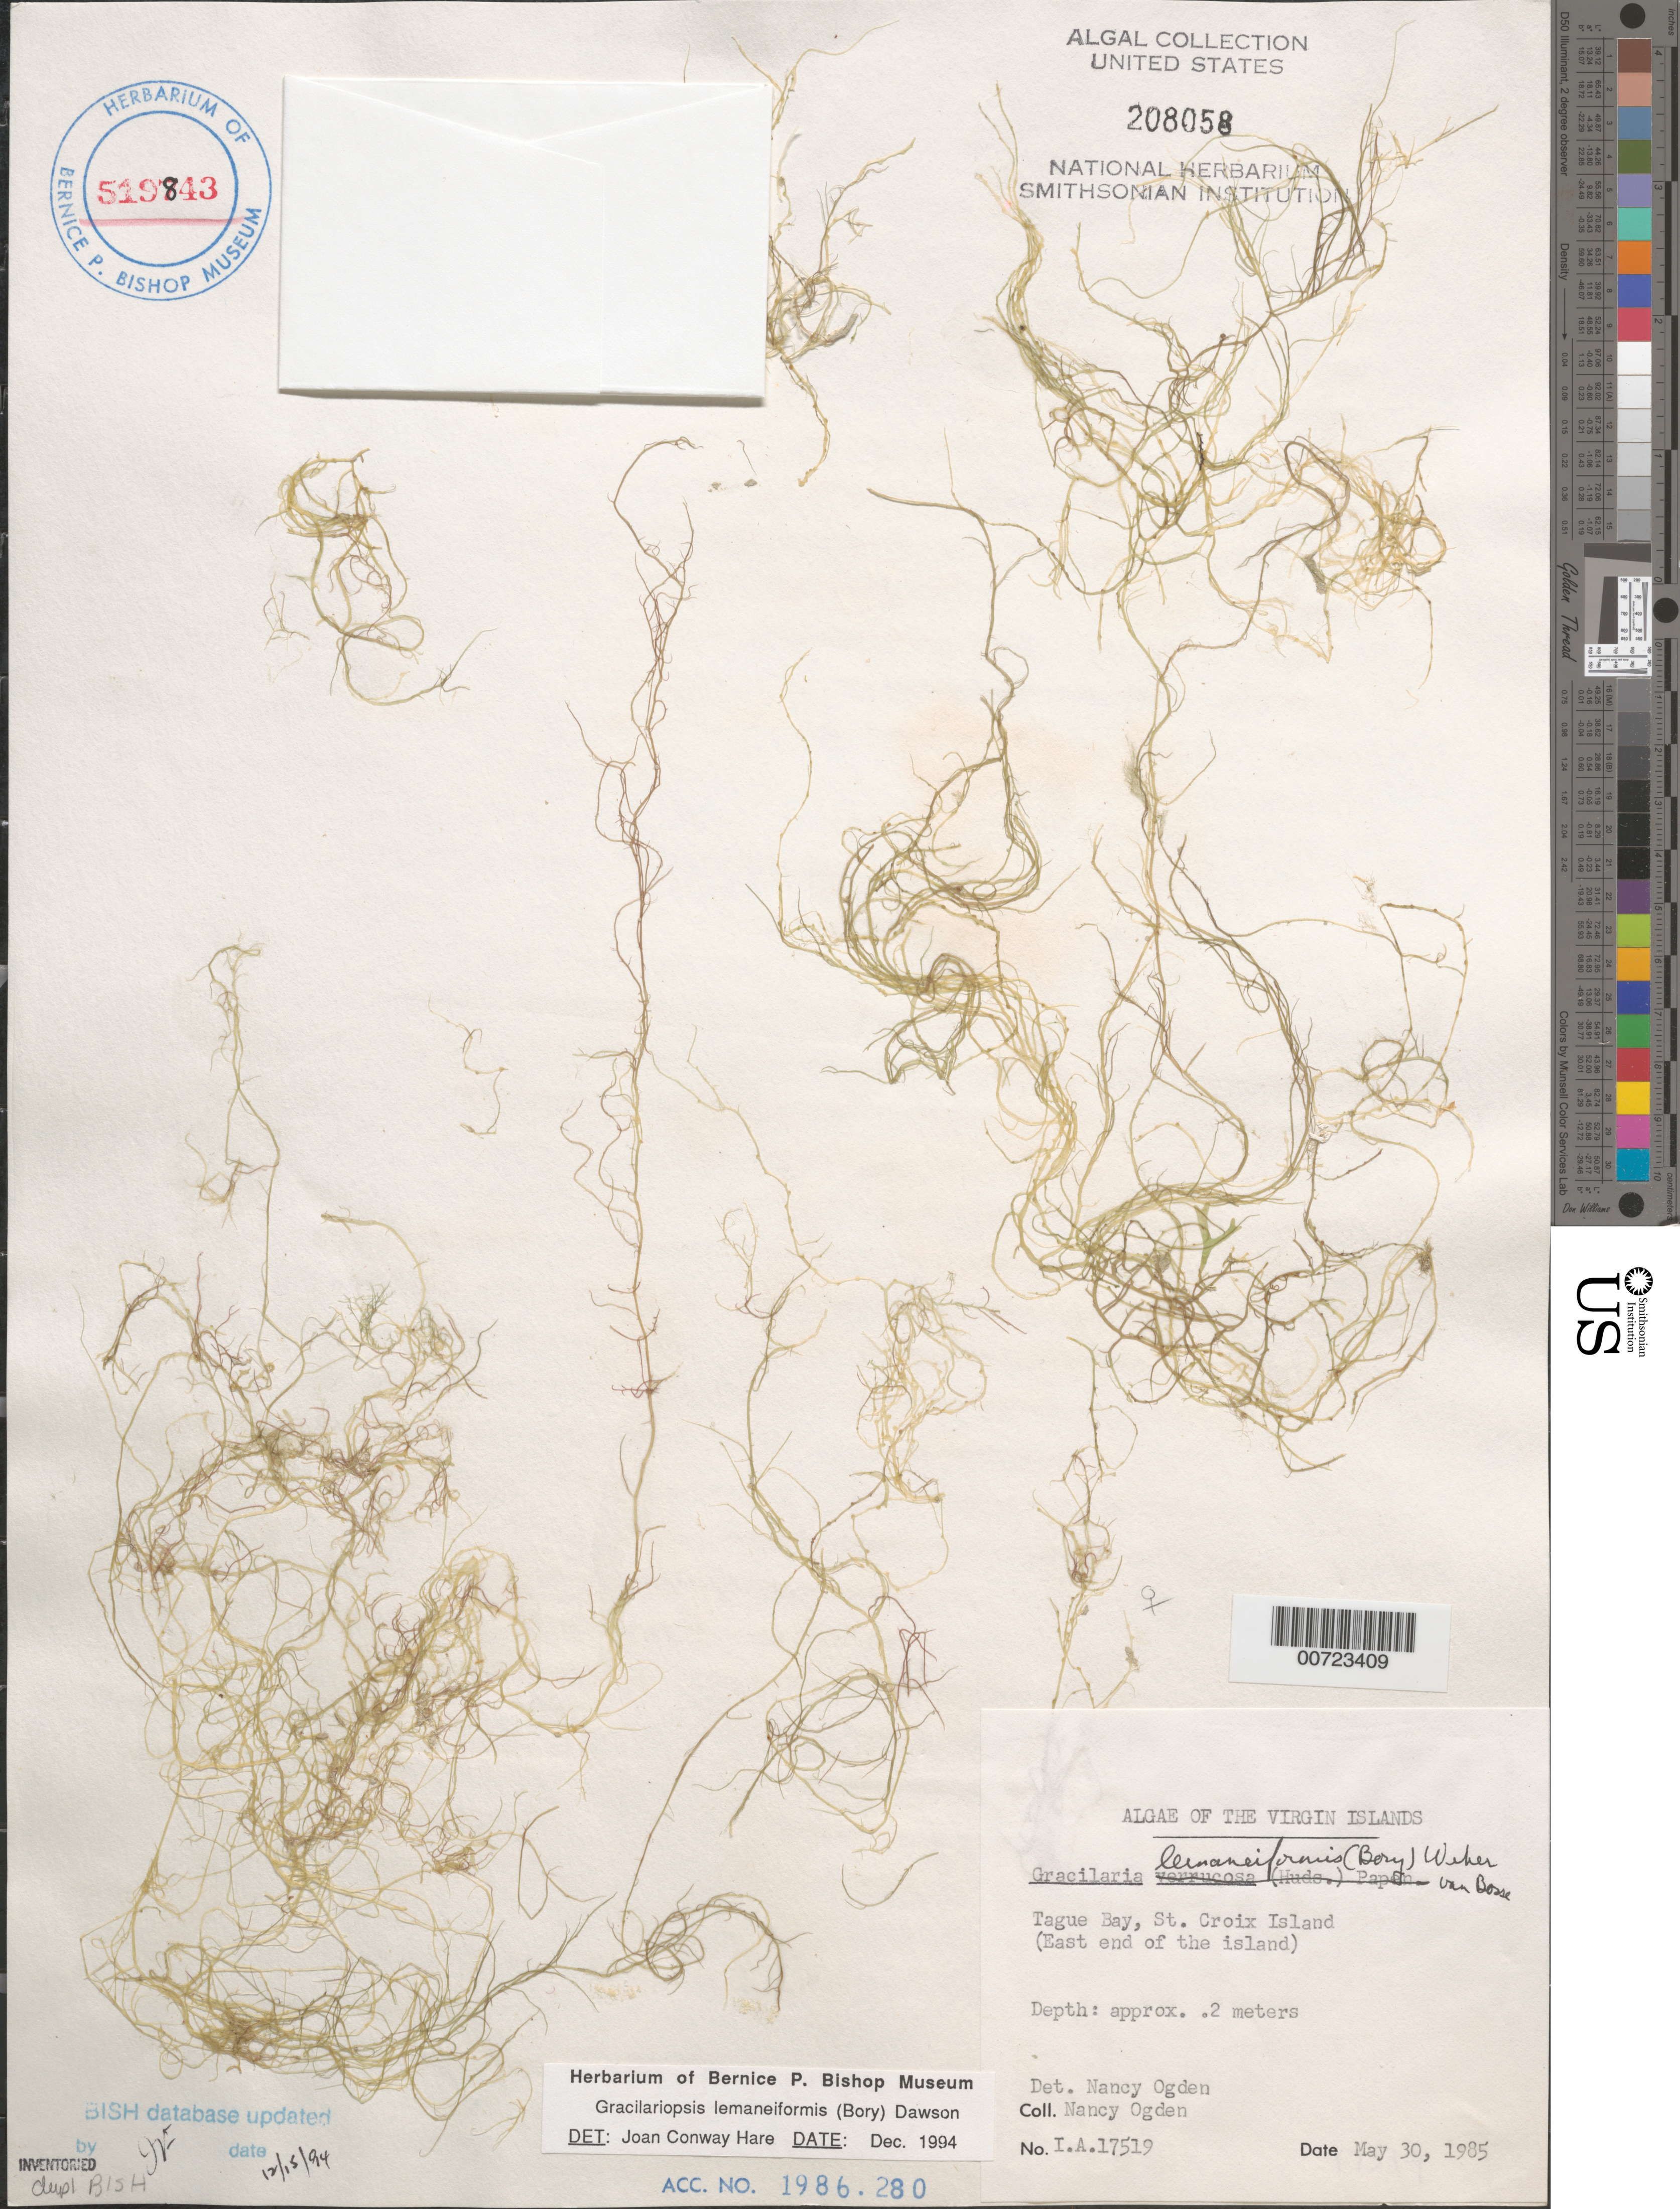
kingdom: Plantae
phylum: Rhodophyta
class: Florideophyceae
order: Gracilariales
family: Gracilariaceae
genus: Gracilariopsis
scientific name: Gracilariopsis lemaneiformis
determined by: Hare, Joan Conway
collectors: N. Ogden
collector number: IAA 17519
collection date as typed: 30 May 1985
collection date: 1985-05-30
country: U.S. Virgin Islands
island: St. Croix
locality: Tague Bay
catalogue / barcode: US 208058